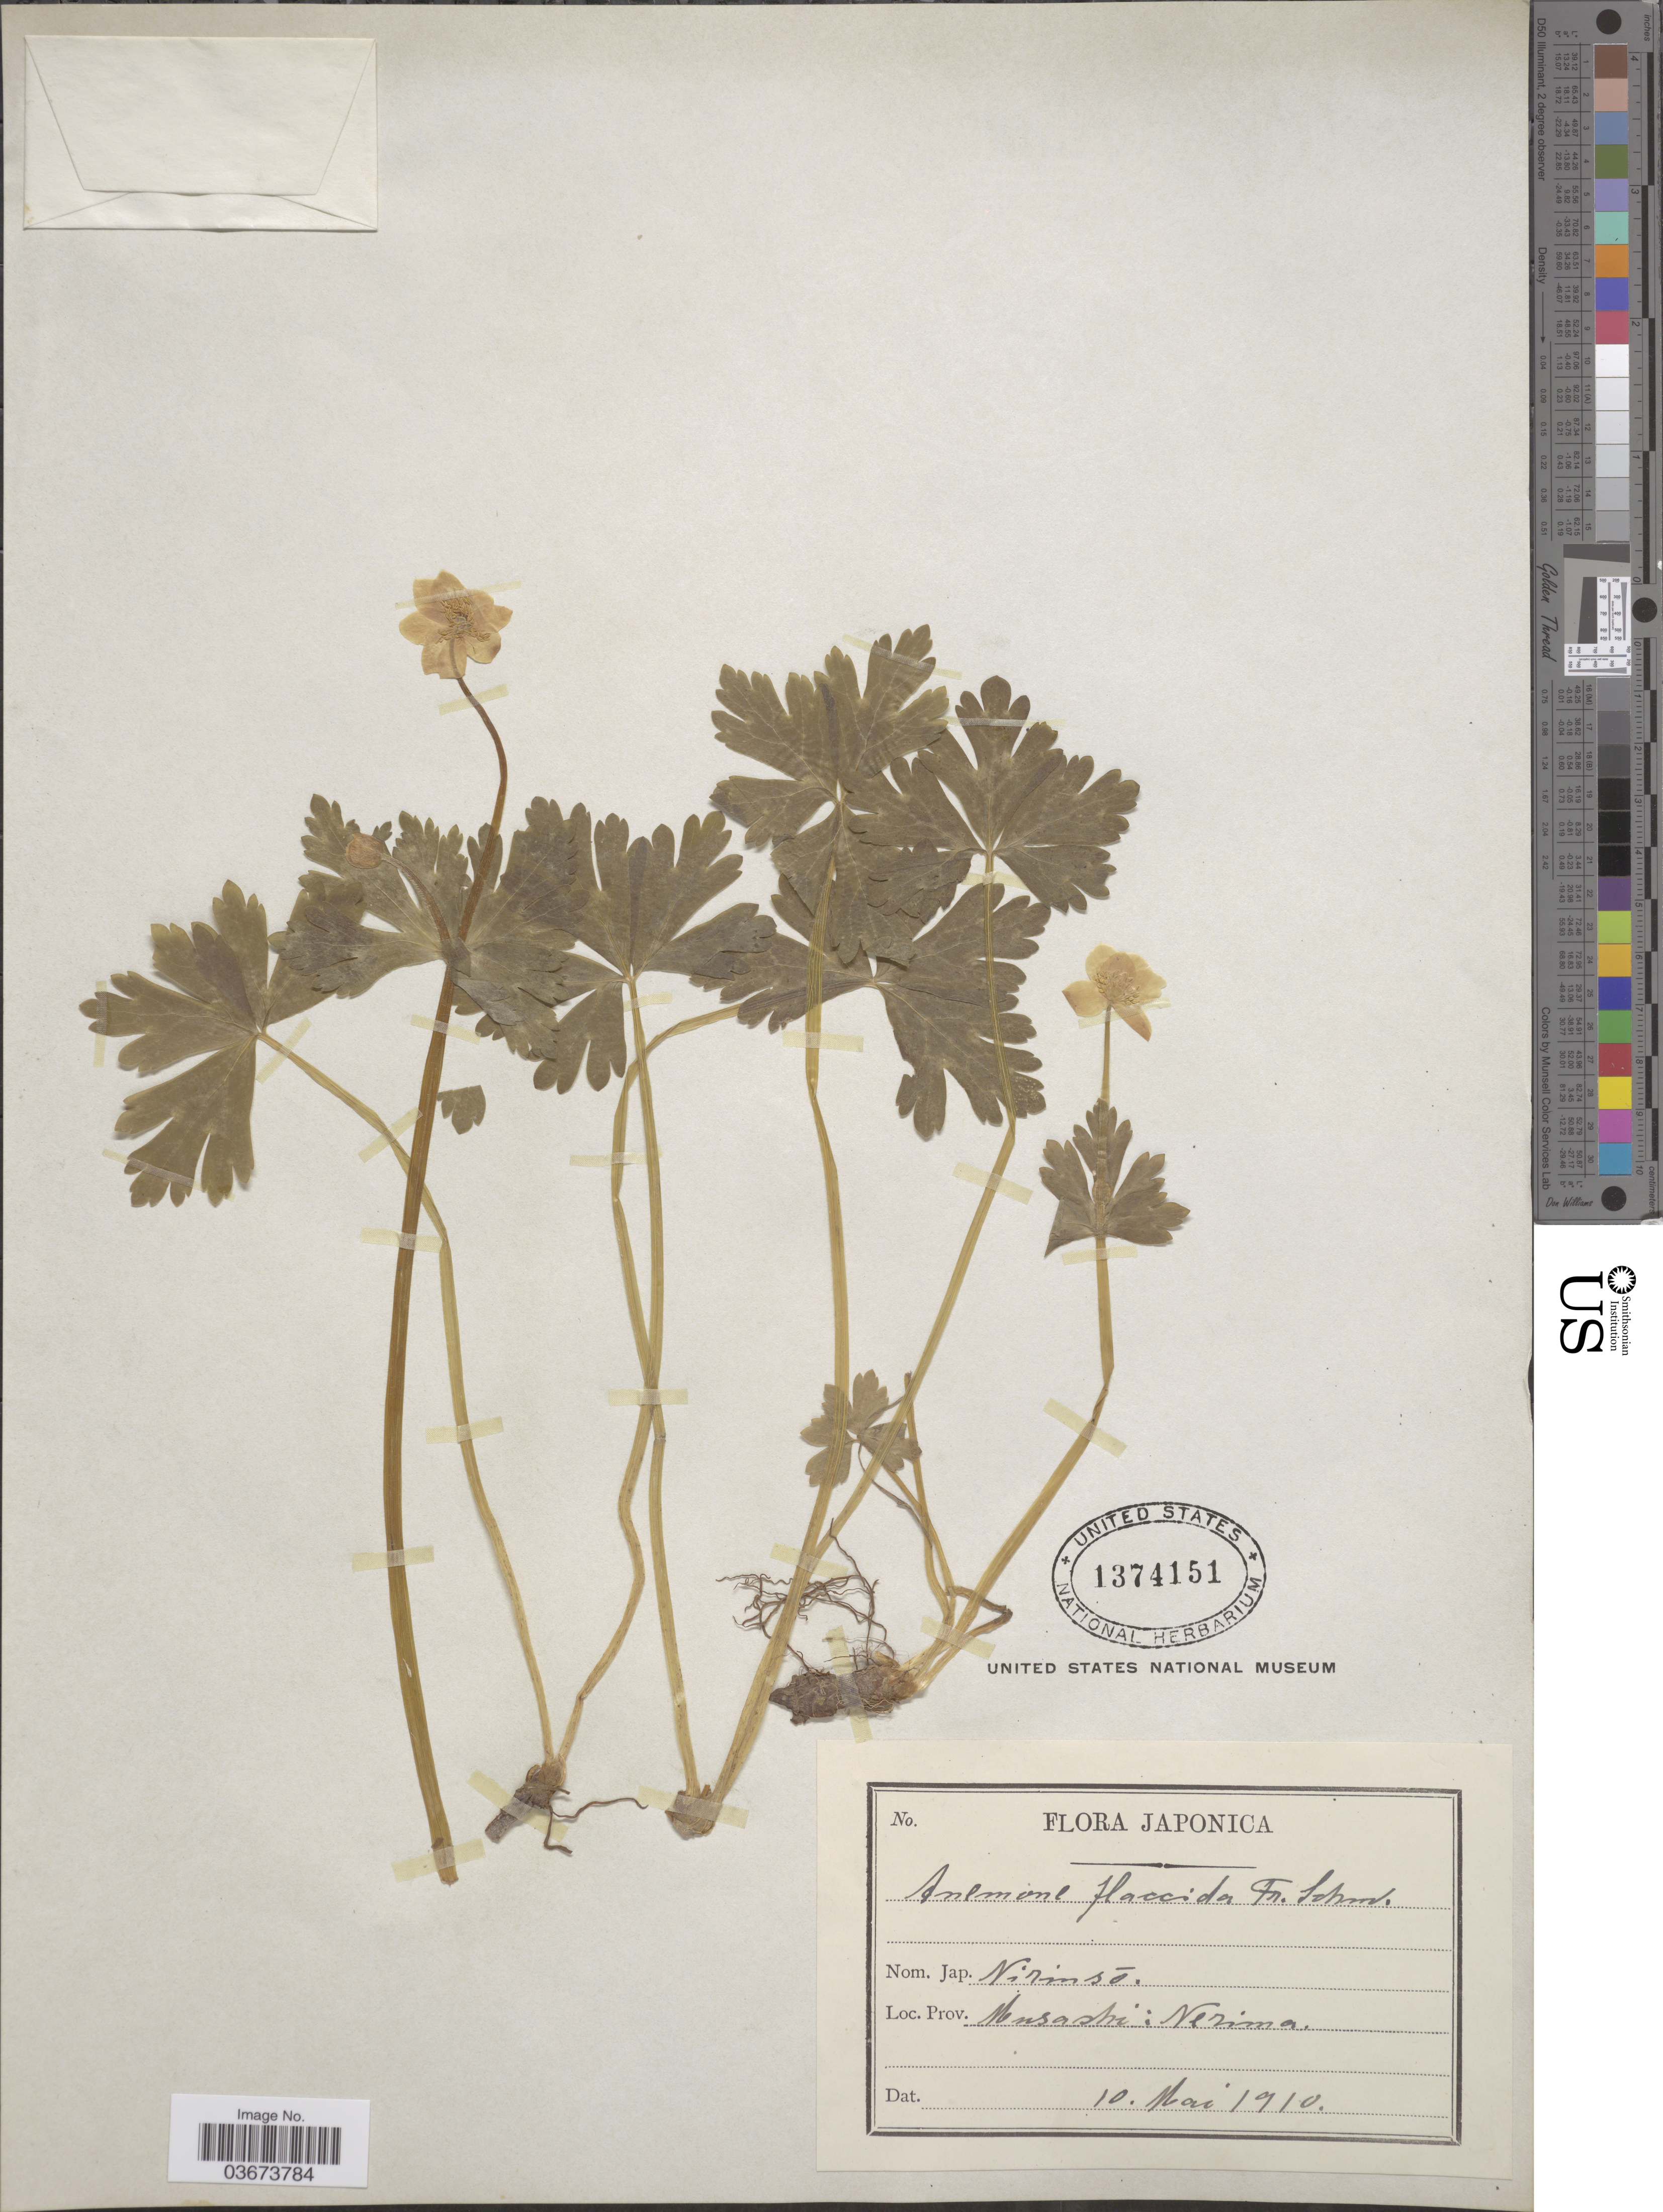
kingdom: Plantae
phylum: Tracheophyta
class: Magnoliopsida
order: Ranunculales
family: Ranunculaceae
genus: Anemone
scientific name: Anemone flaccida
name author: F. Schmidt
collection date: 1910-05-10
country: Japan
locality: Musashi: Nekima.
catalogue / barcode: US 1374151